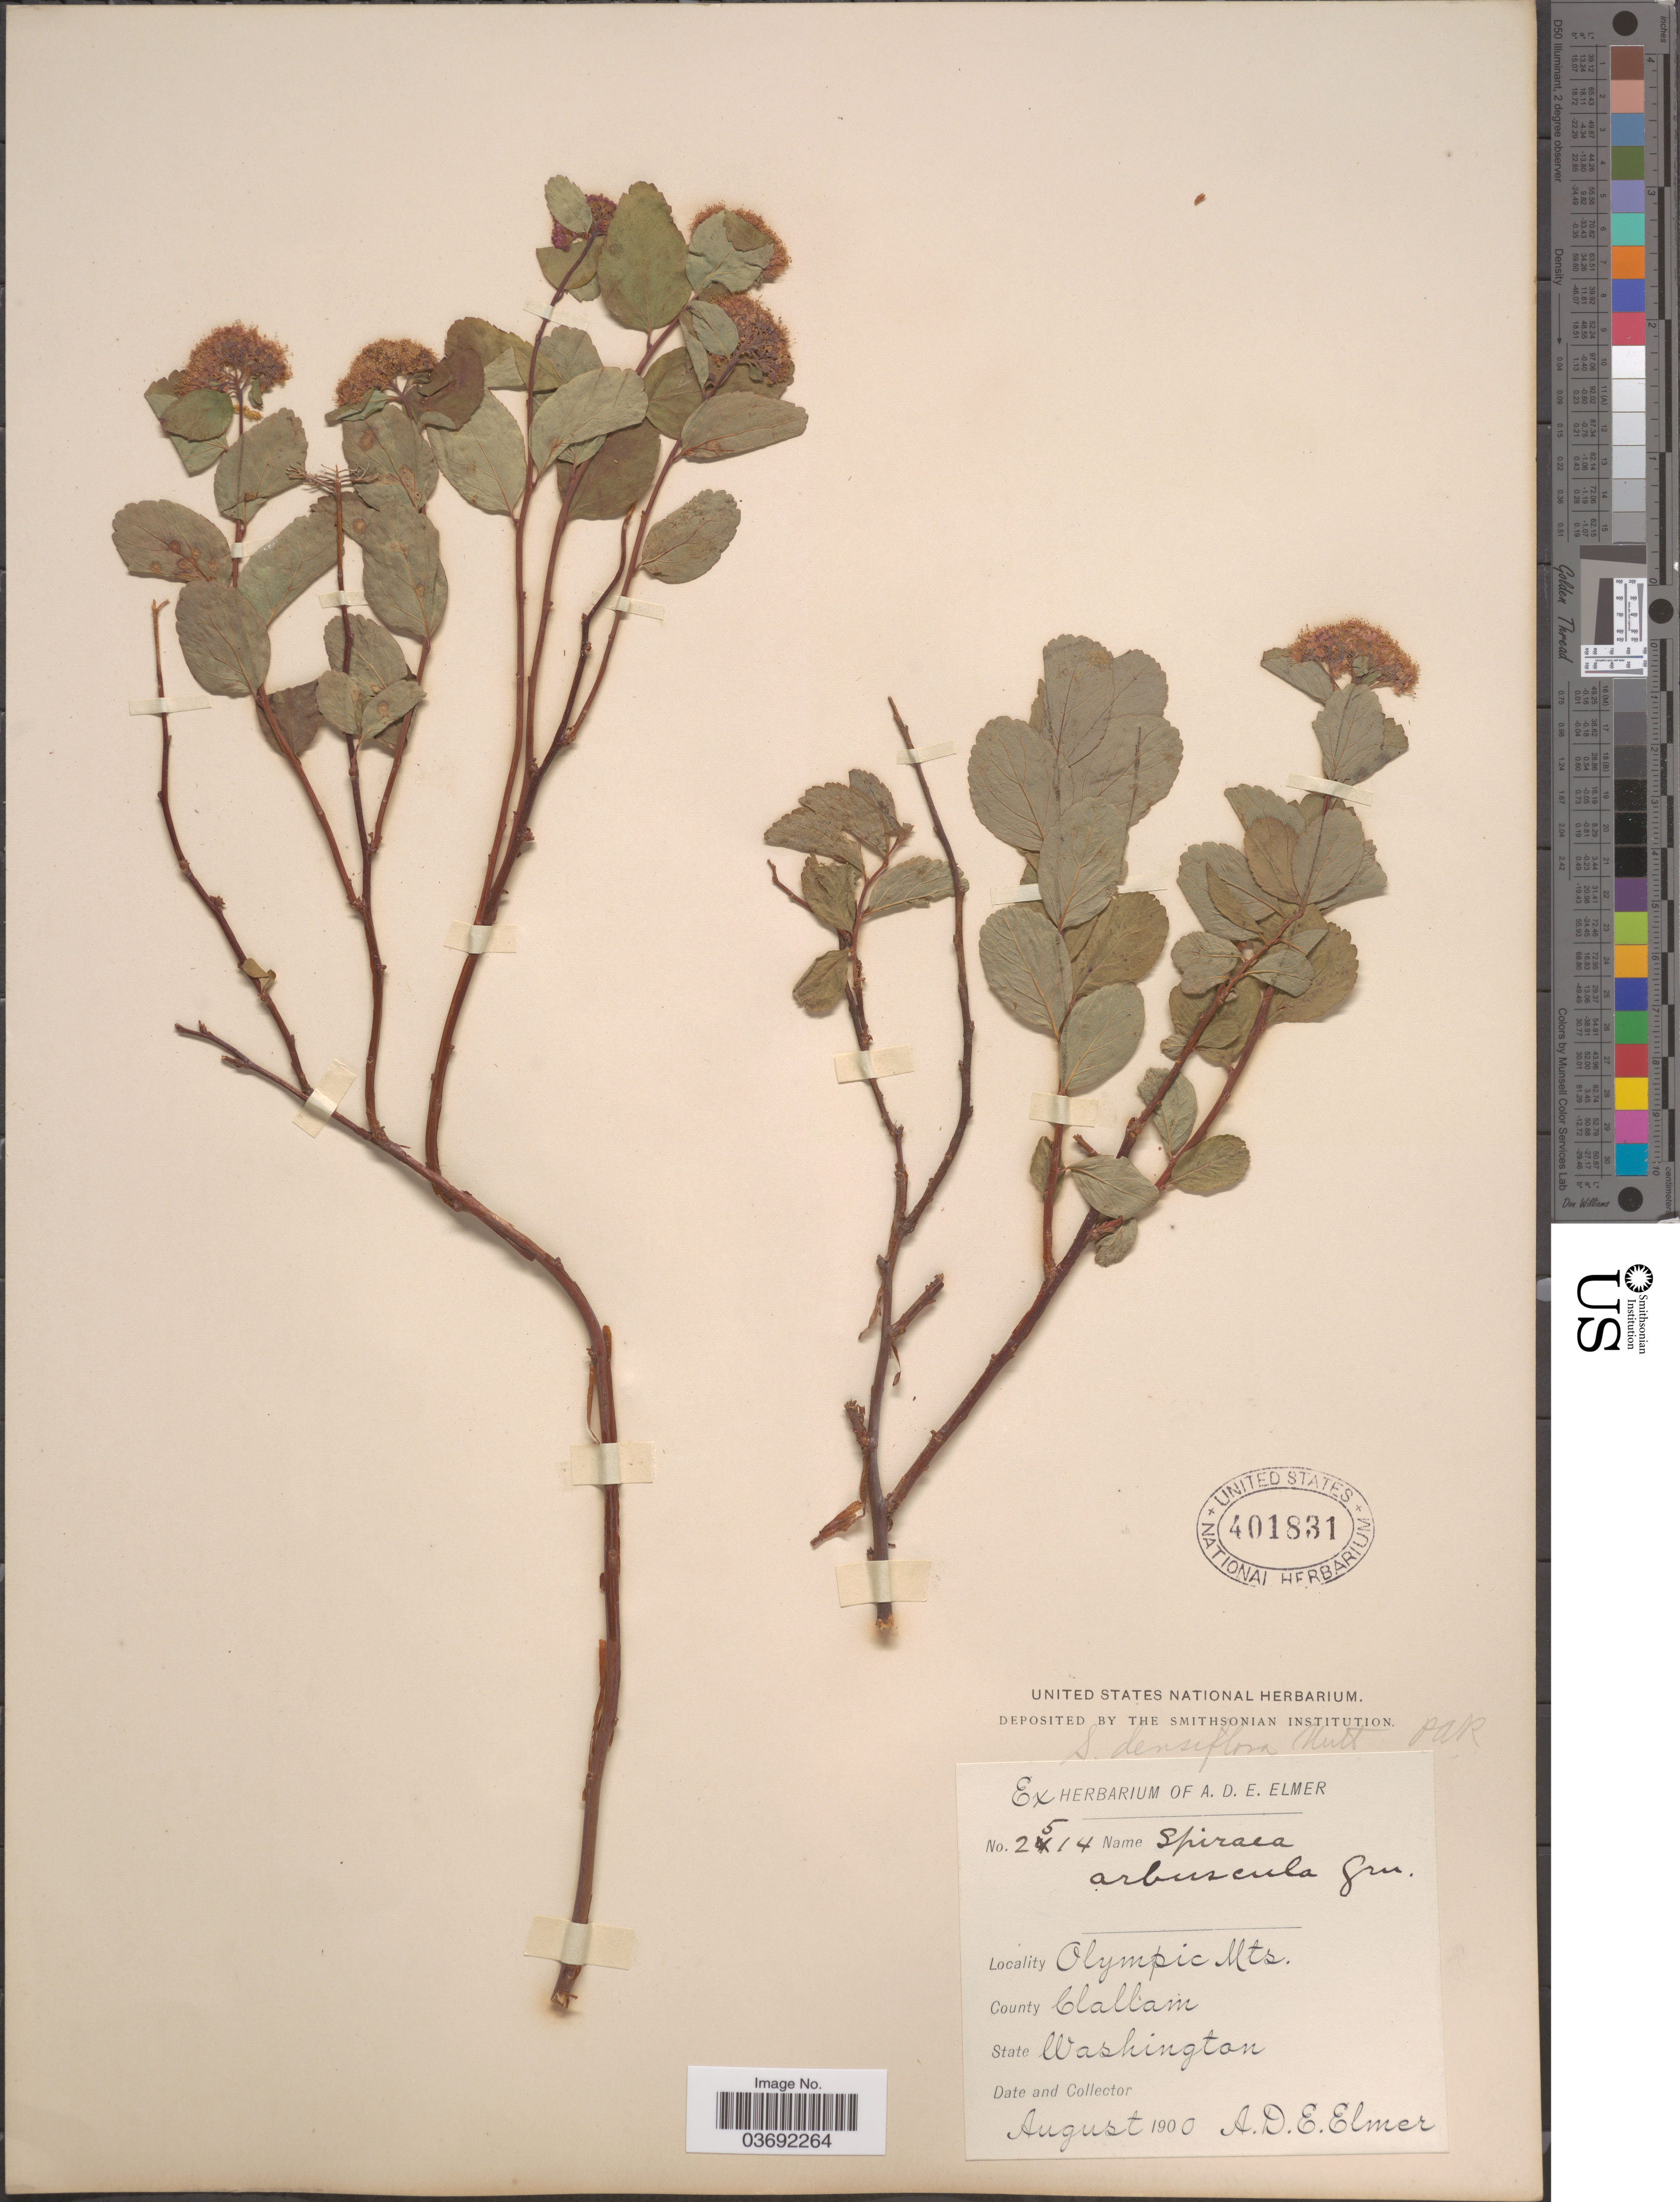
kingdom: Plantae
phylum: Tracheophyta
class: Magnoliopsida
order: Rosales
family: Rosaceae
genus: Spiraea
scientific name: Spiraea densiflora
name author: Nutt. ex Greenm.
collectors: A. D. E. Elmer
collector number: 2514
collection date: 1900-08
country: United States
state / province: Washington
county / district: Clallam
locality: Olympic Mts. County Clallam.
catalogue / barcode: US 401831